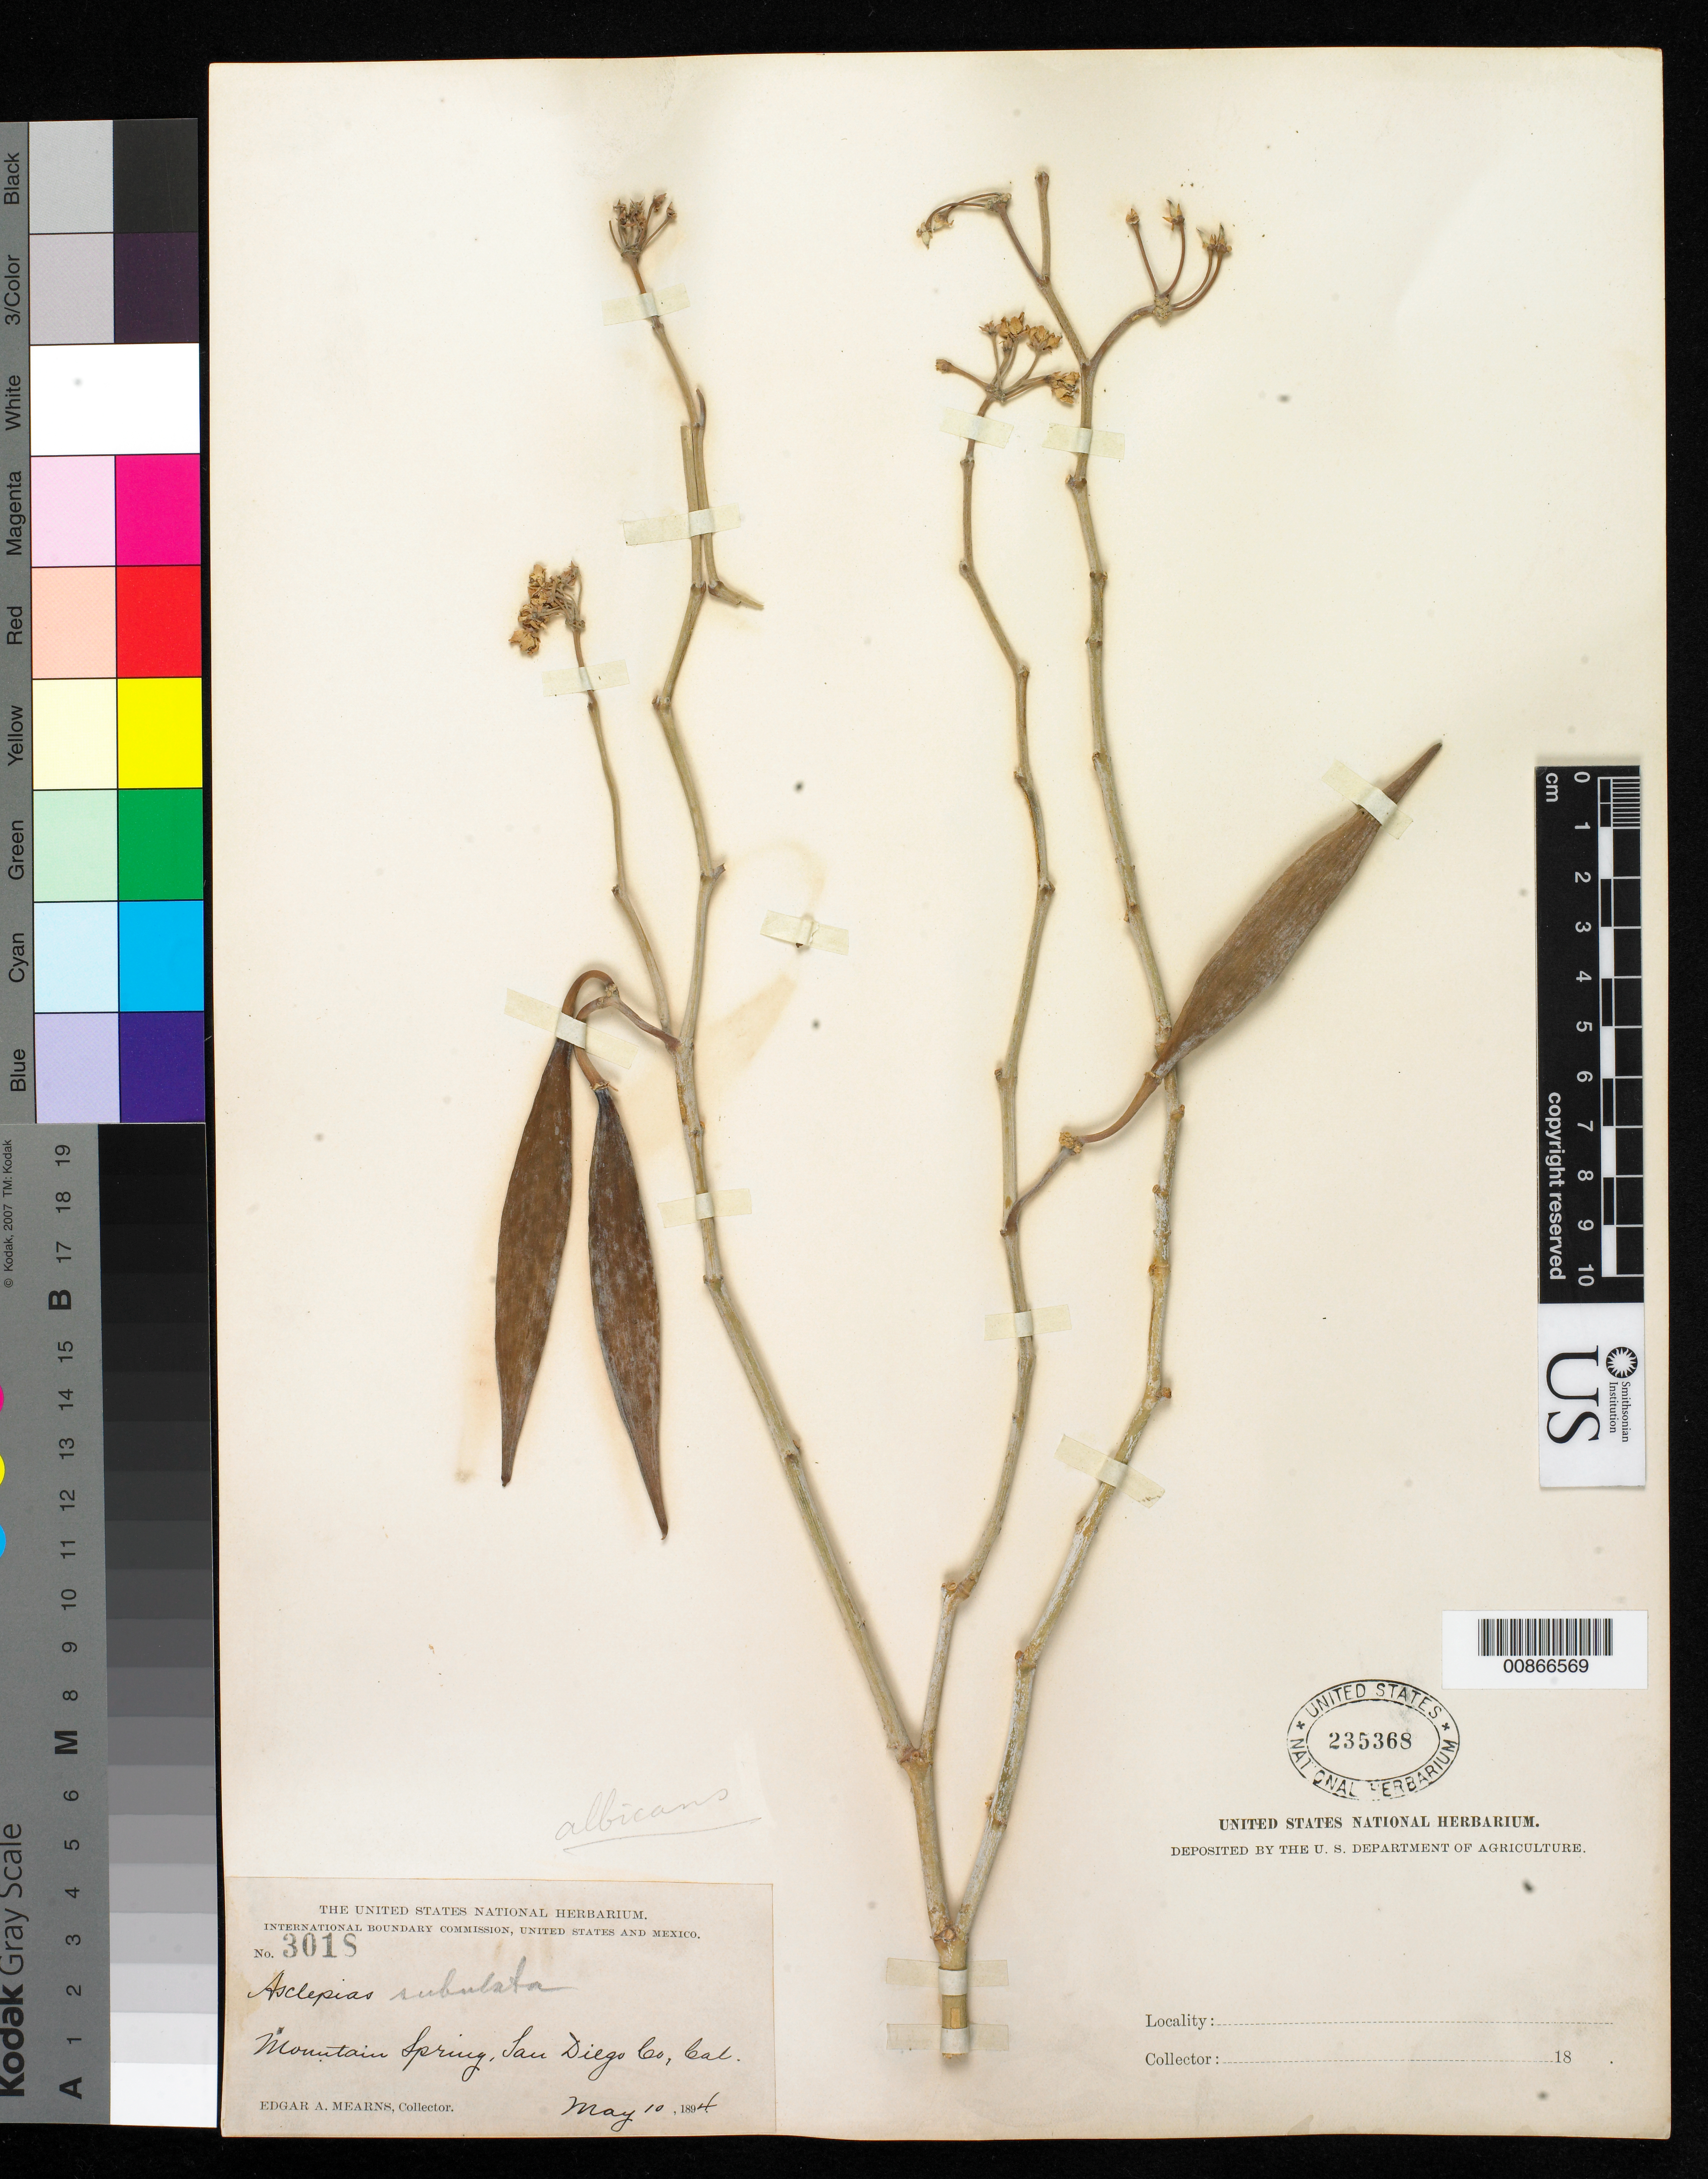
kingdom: Plantae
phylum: Tracheophyta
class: Magnoliopsida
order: Gentianales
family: Apocynaceae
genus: Asclepias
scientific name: Asclepias albicans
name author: S. Watson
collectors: E. A. Mearns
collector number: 3018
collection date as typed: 10 May 1894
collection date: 1894-05-10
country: United States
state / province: California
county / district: San Diego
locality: Mountain Spring, San Diego County, California.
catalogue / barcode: US 235368